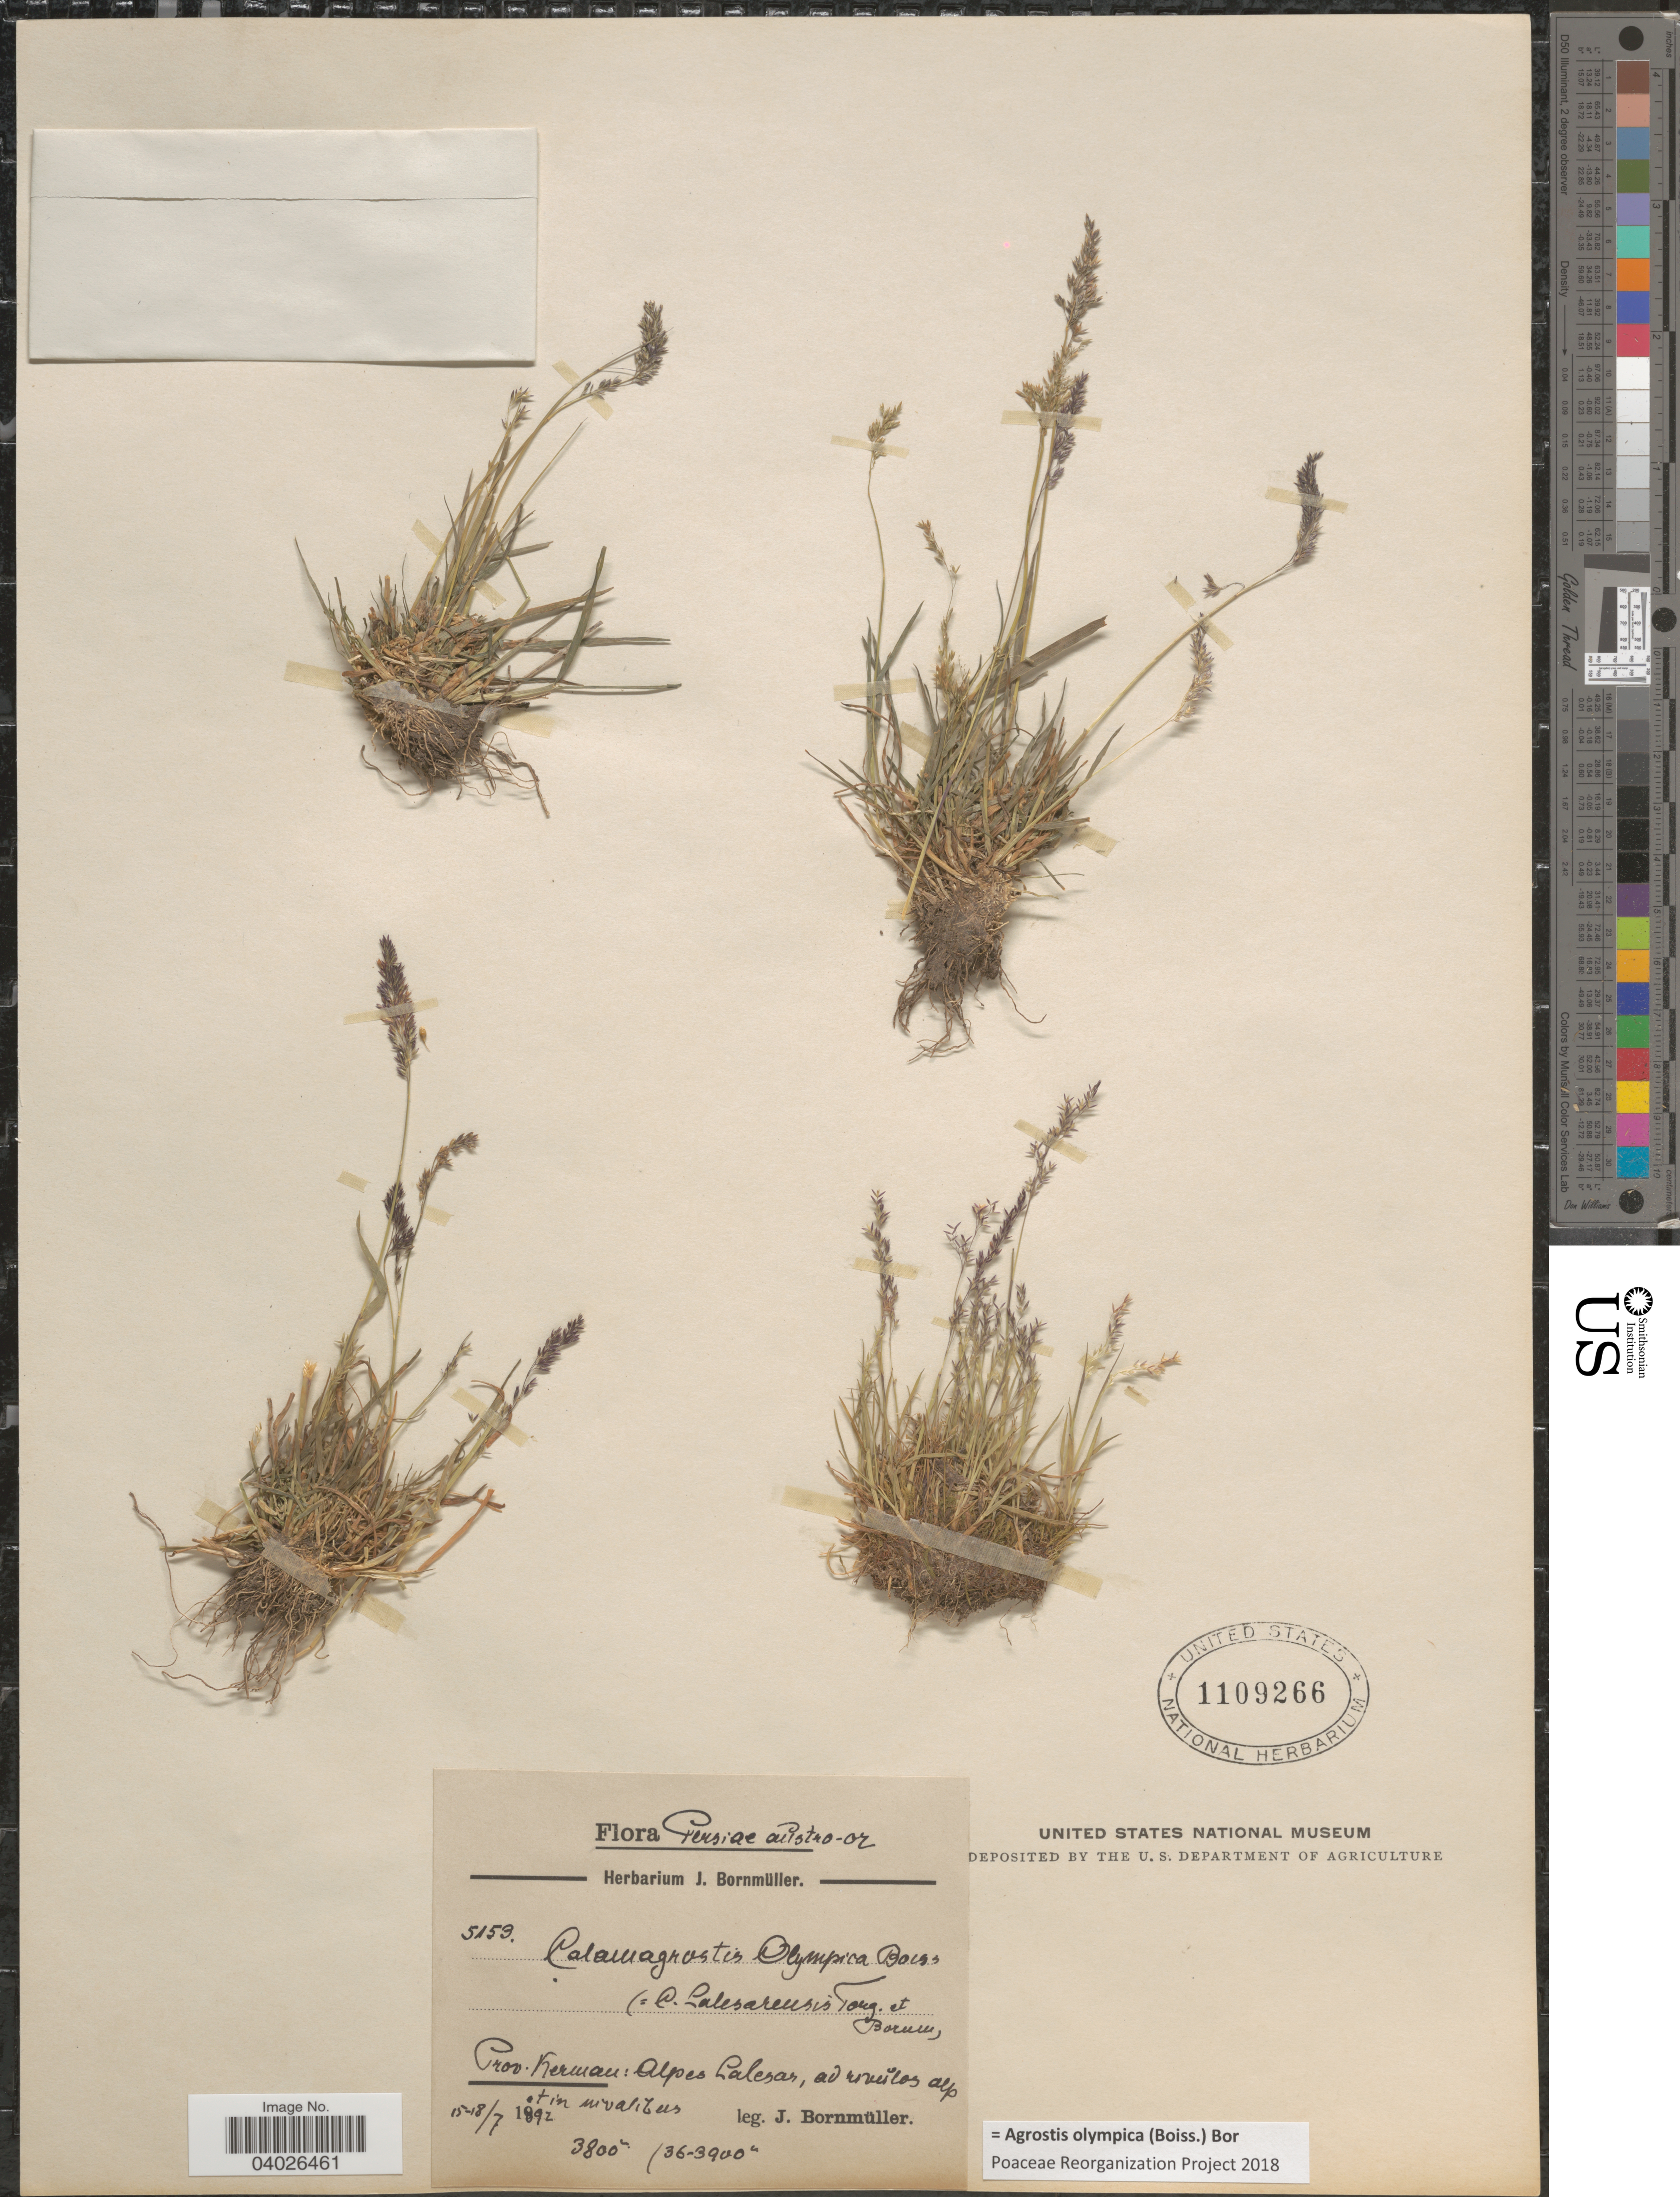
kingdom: Plantae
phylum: Tracheophyta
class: Liliopsida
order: Poales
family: Poaceae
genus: Agrostis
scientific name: Agrostis olympica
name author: (Boiss.) Bor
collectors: J. Bornmüller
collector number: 5153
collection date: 1892-07-15/1892-07-18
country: Iran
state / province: Kerman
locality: Persiae aůstro-or. Alpes Palesar, ad rivůlos alp et in nivalibus.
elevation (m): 3800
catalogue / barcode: US 1109266